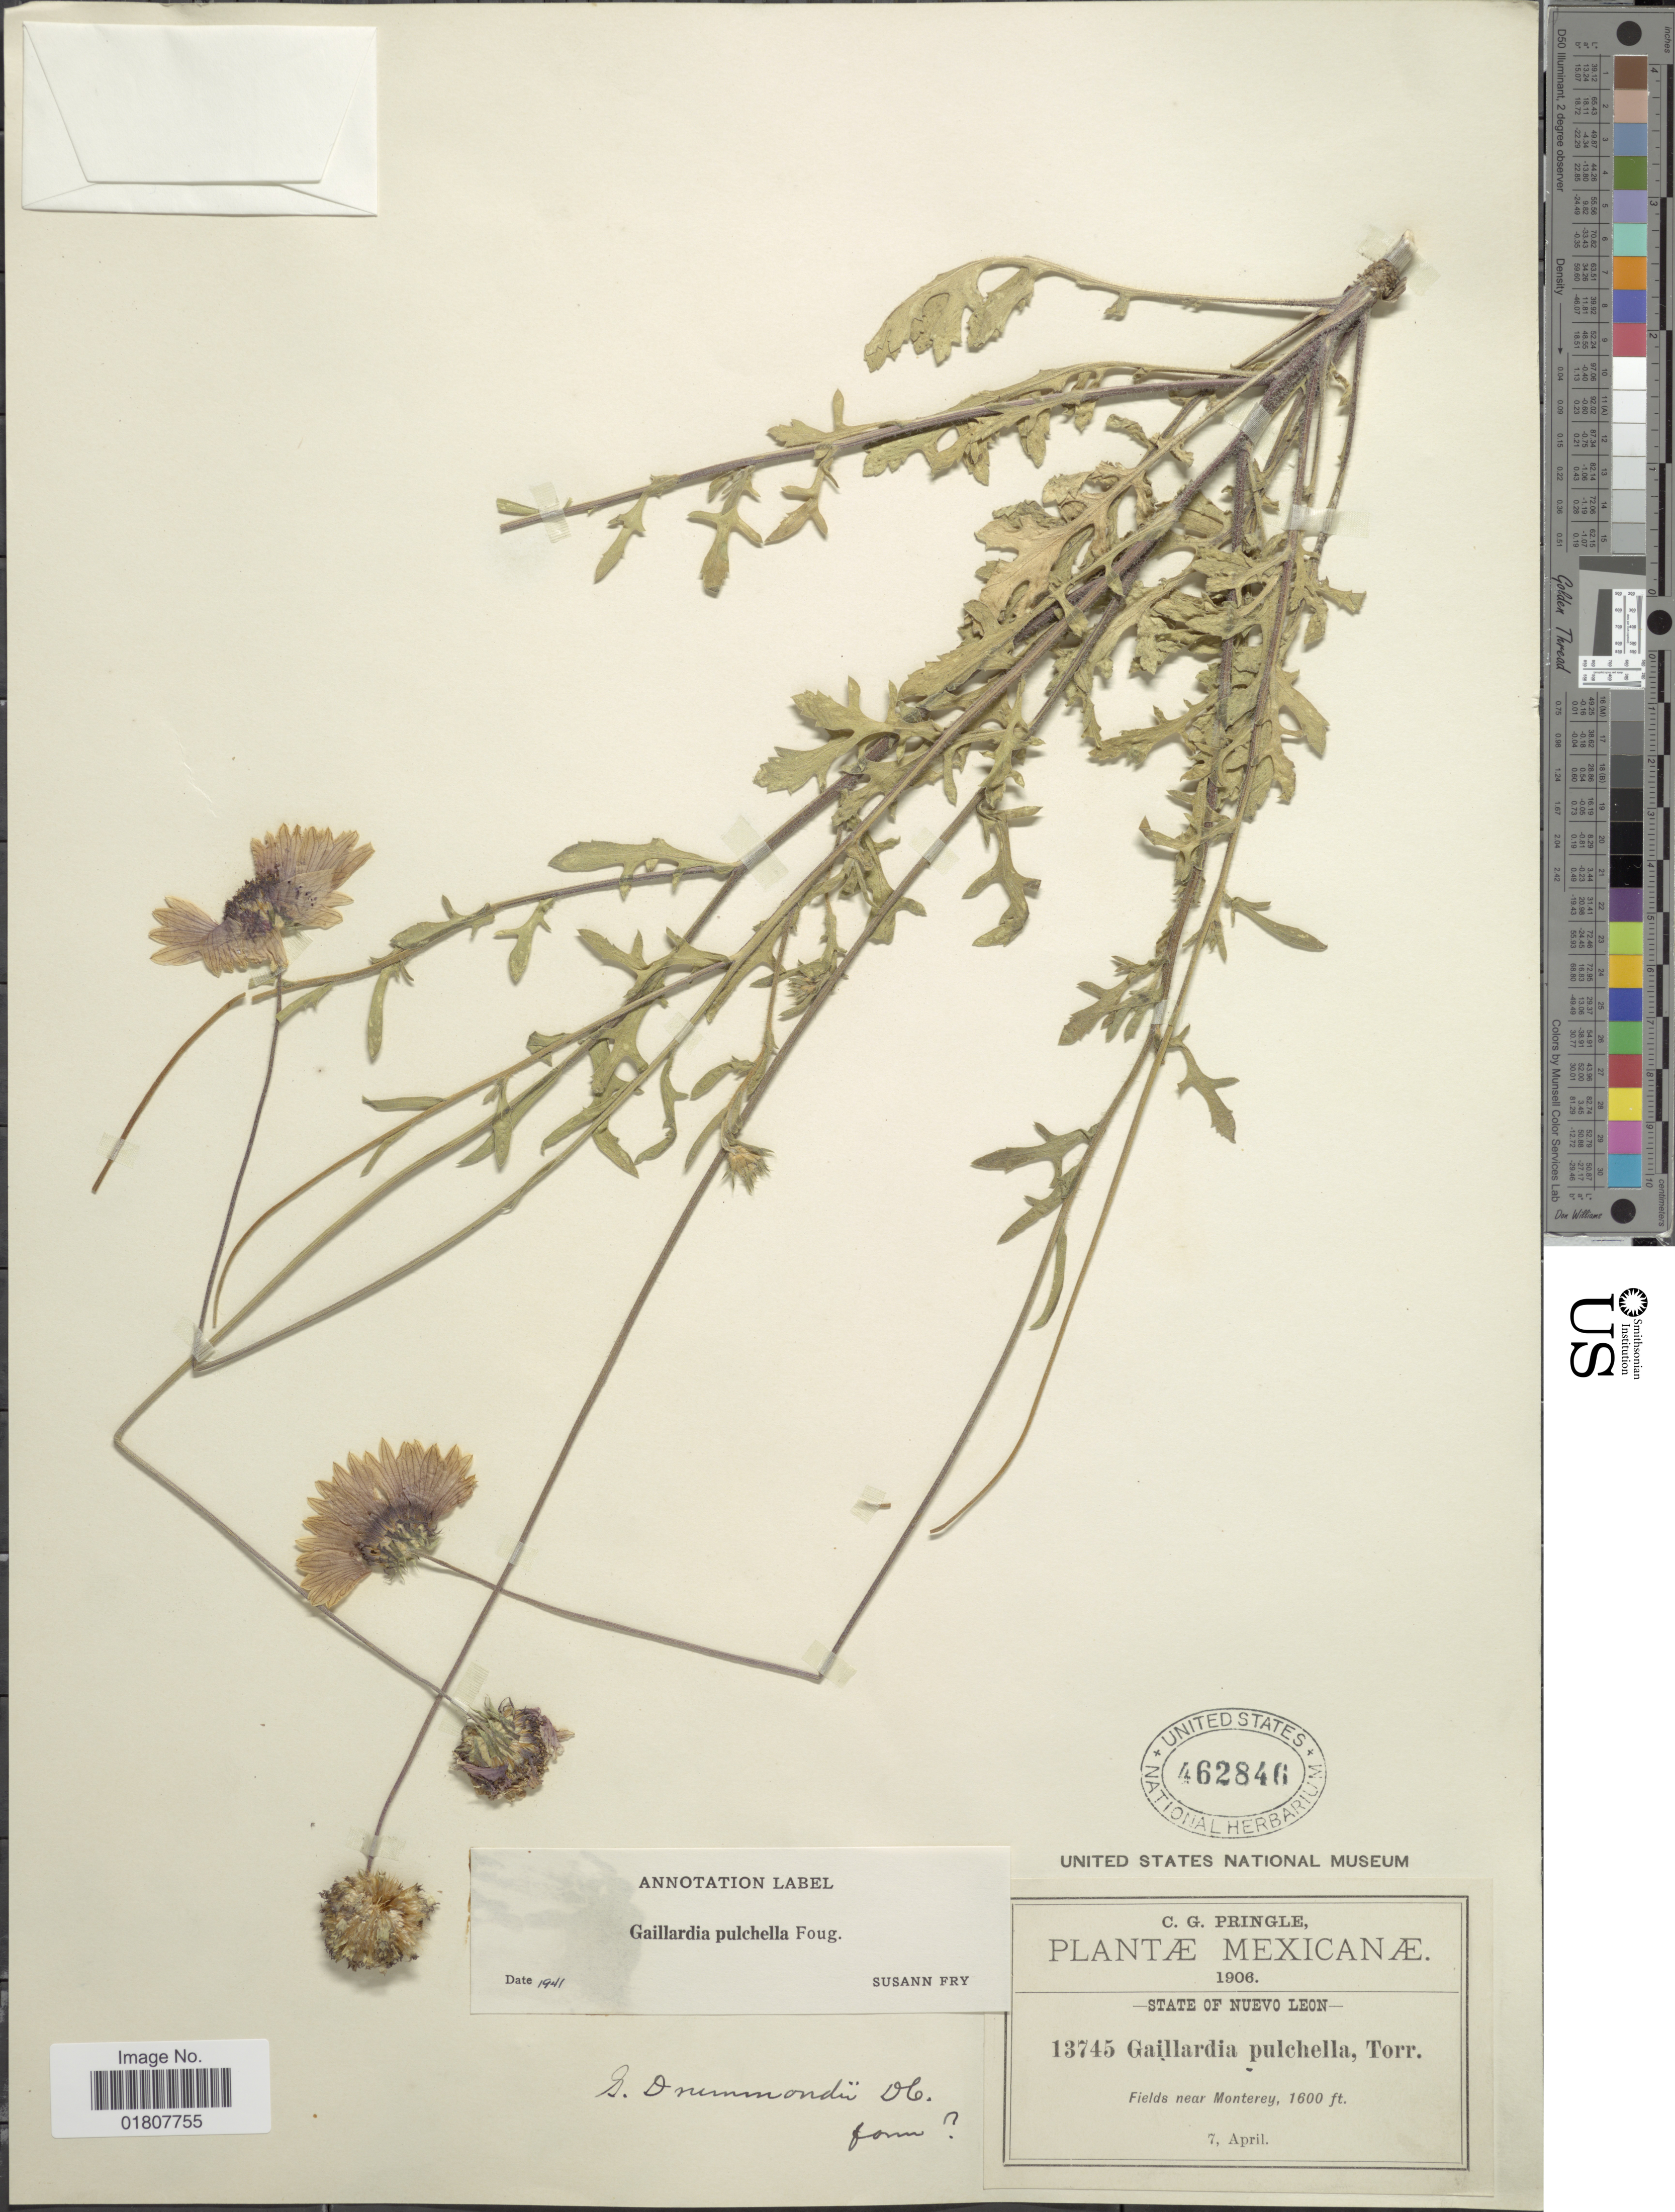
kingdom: Plantae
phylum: Tracheophyta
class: Magnoliopsida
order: Asterales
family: Asteraceae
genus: Gaillardia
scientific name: Gaillardia pulchella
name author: Foug.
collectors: C. G. Pringle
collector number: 13745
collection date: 1906-04-07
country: Mexico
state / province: Nuevo León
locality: Fields near Monterey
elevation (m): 488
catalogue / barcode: US 462846